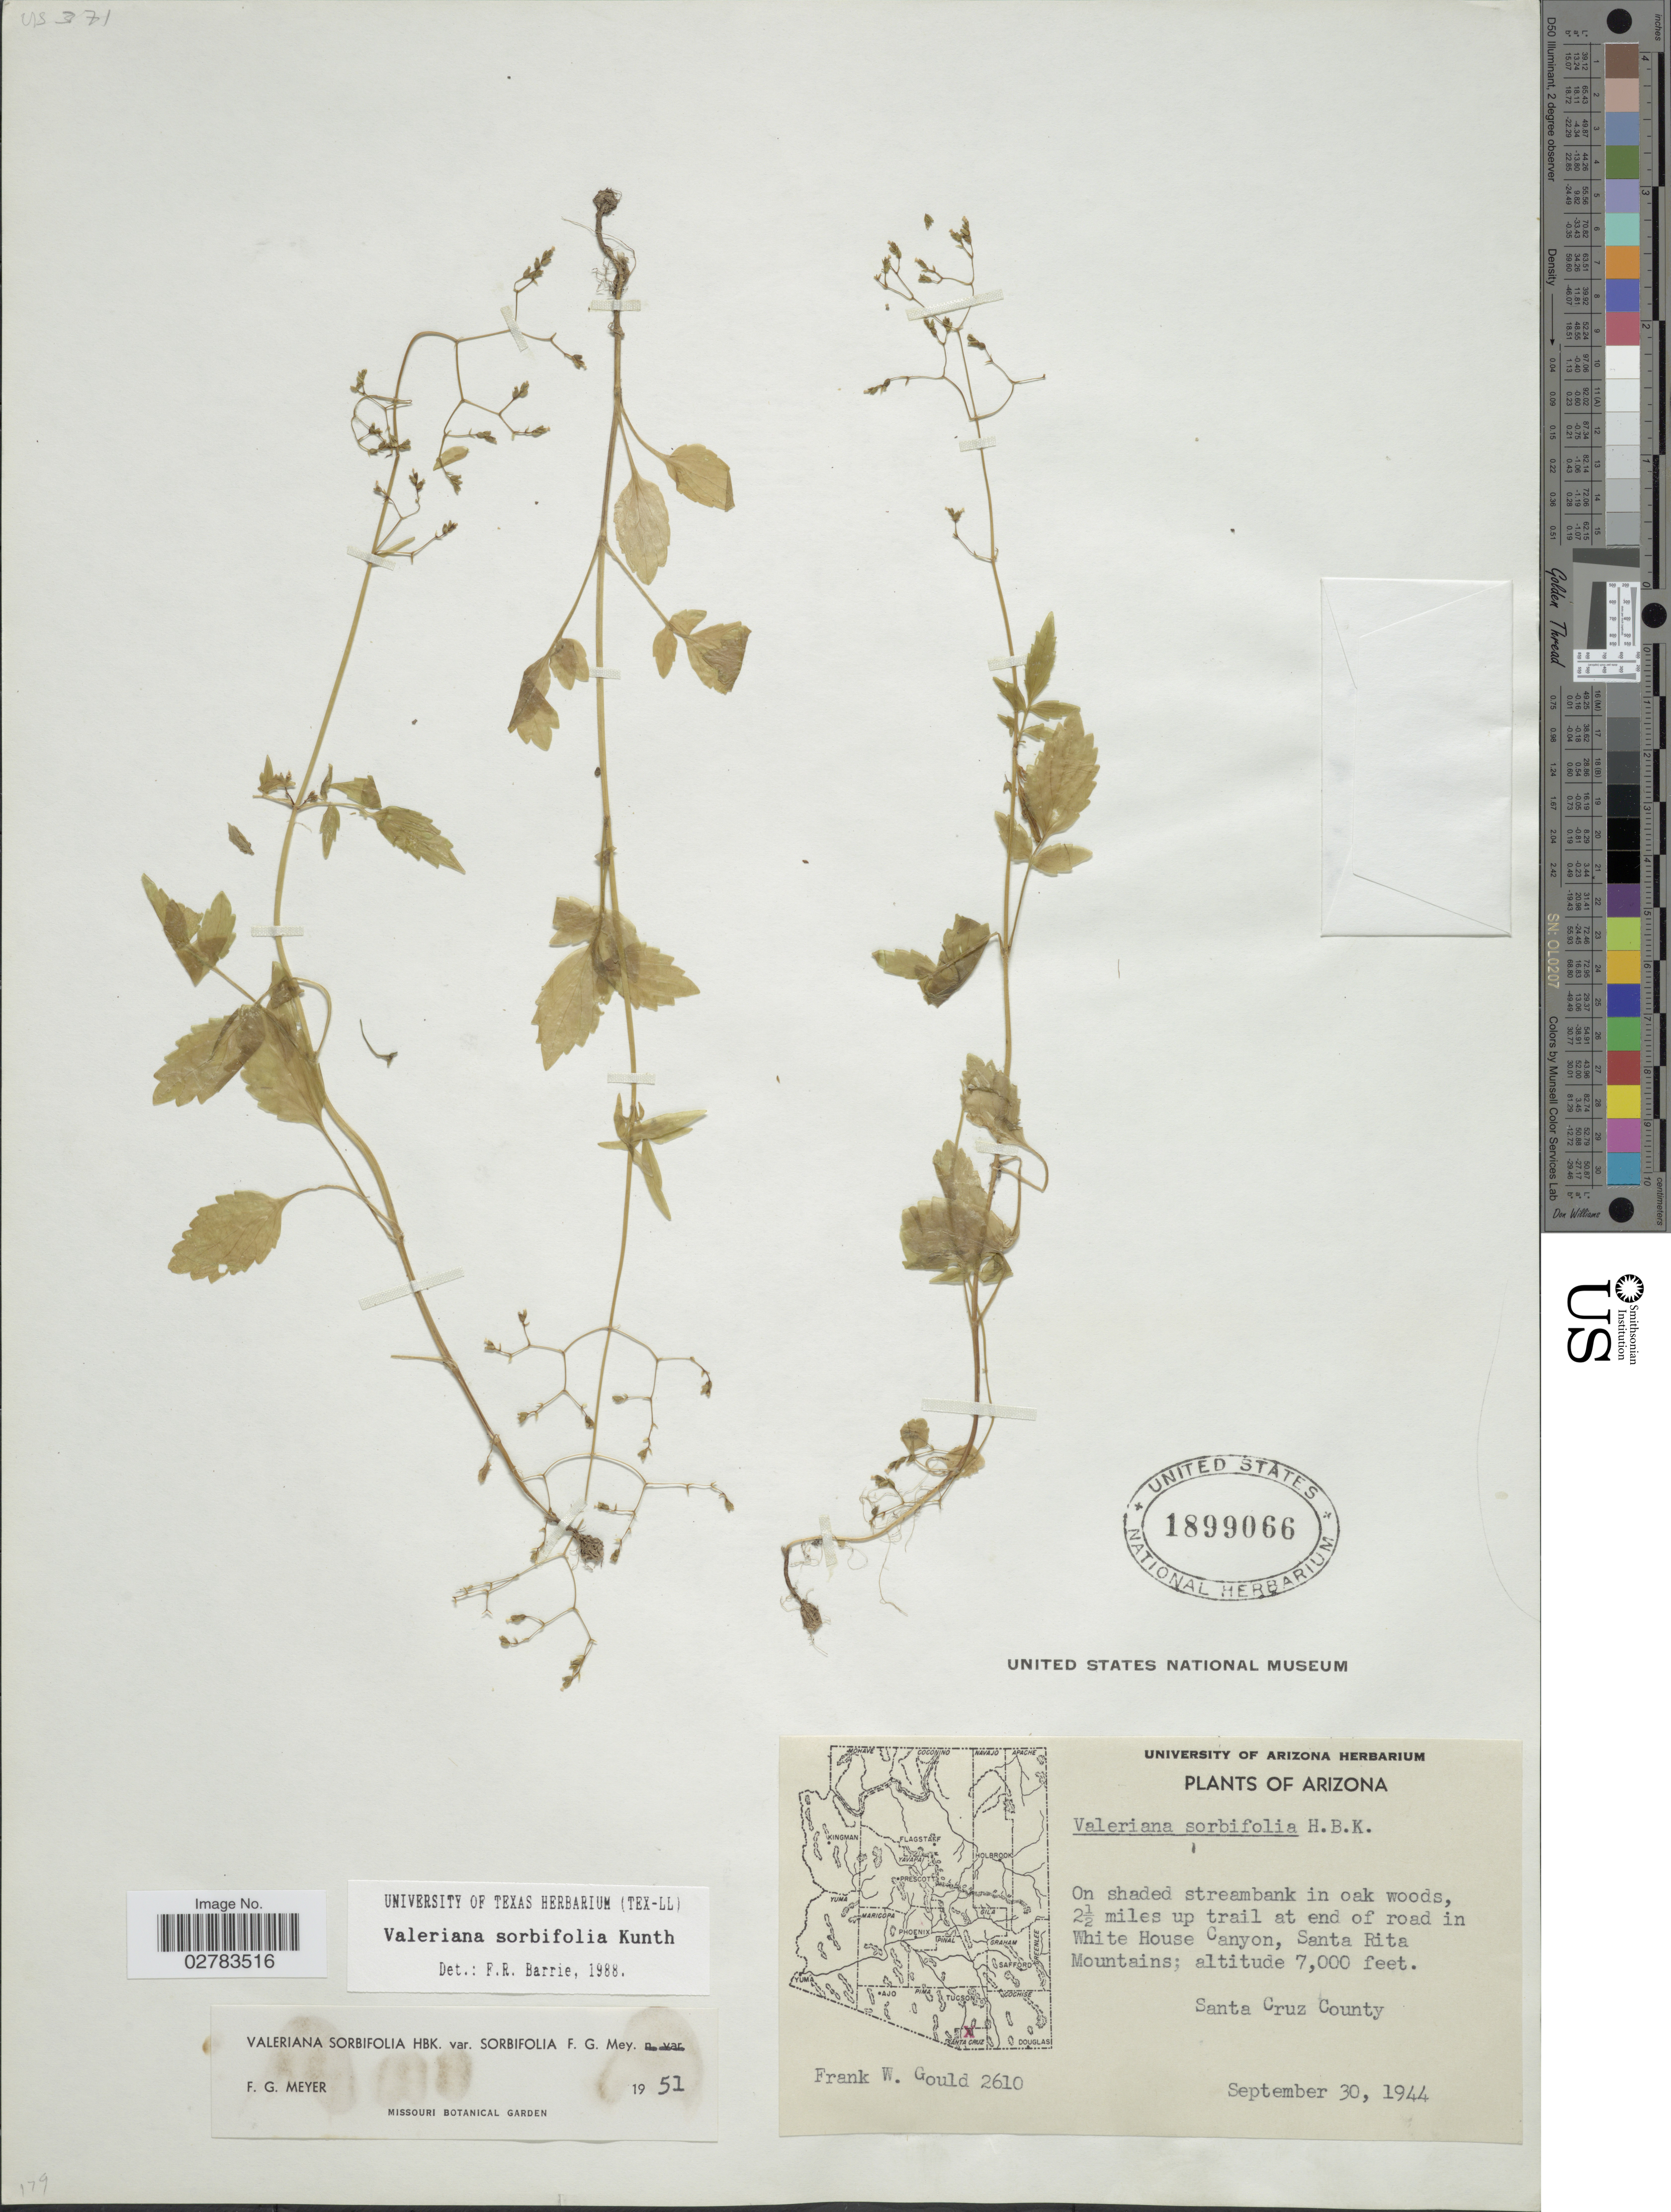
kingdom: Plantae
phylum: Tracheophyta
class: Magnoliopsida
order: Dipsacales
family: Caprifoliaceae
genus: Valeriana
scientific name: Valeriana sorbifolia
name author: Kunth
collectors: F. W. Gould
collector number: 2610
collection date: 1944-09-30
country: United States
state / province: Arizona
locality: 2½ miles up trail at end of road in White House Canyon, Santa Rita Mountains, Santa Cruz County.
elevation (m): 2134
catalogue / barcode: US 1899066